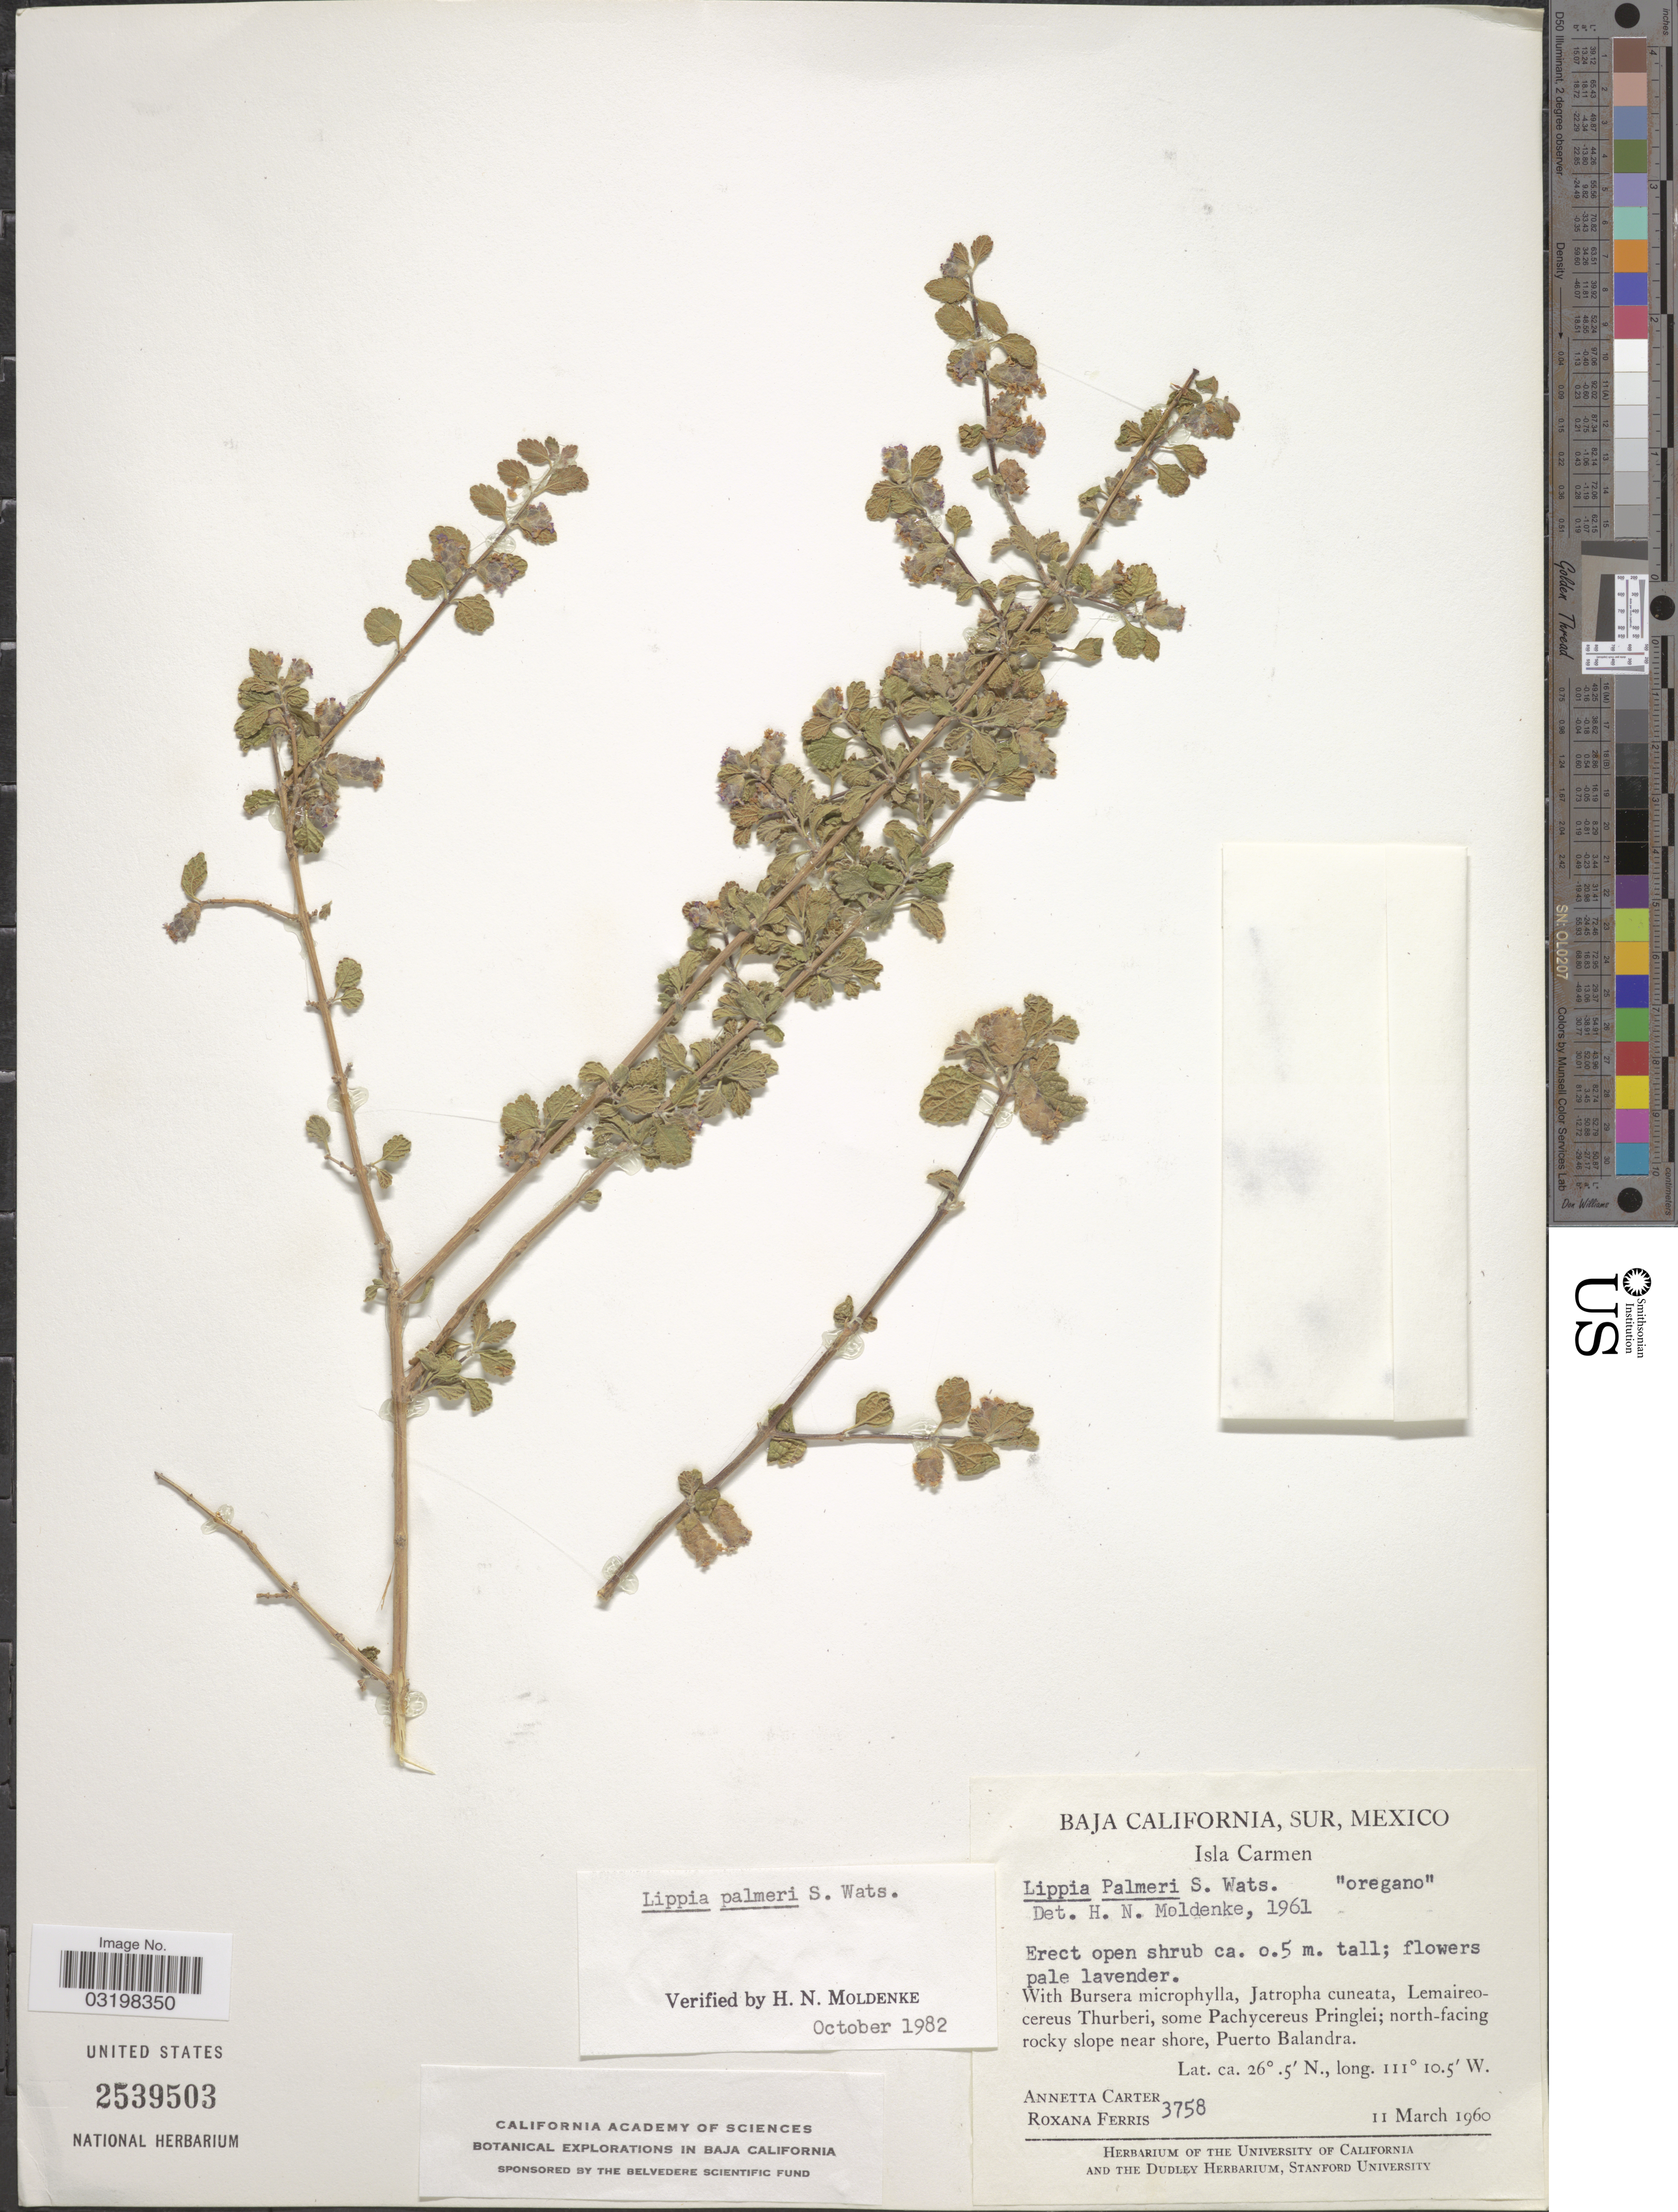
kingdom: Plantae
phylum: Tracheophyta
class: Magnoliopsida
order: Lamiales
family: Verbenaceae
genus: Lippia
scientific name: Lippia palmeri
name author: S. Watson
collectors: A. Carter & R. S. Ferris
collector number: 3758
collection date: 1960-03-11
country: Mexico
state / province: Baja California Sur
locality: Isla Carmen. North facing rocky slope near shore, Puerto Balandra.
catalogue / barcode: US 2539503